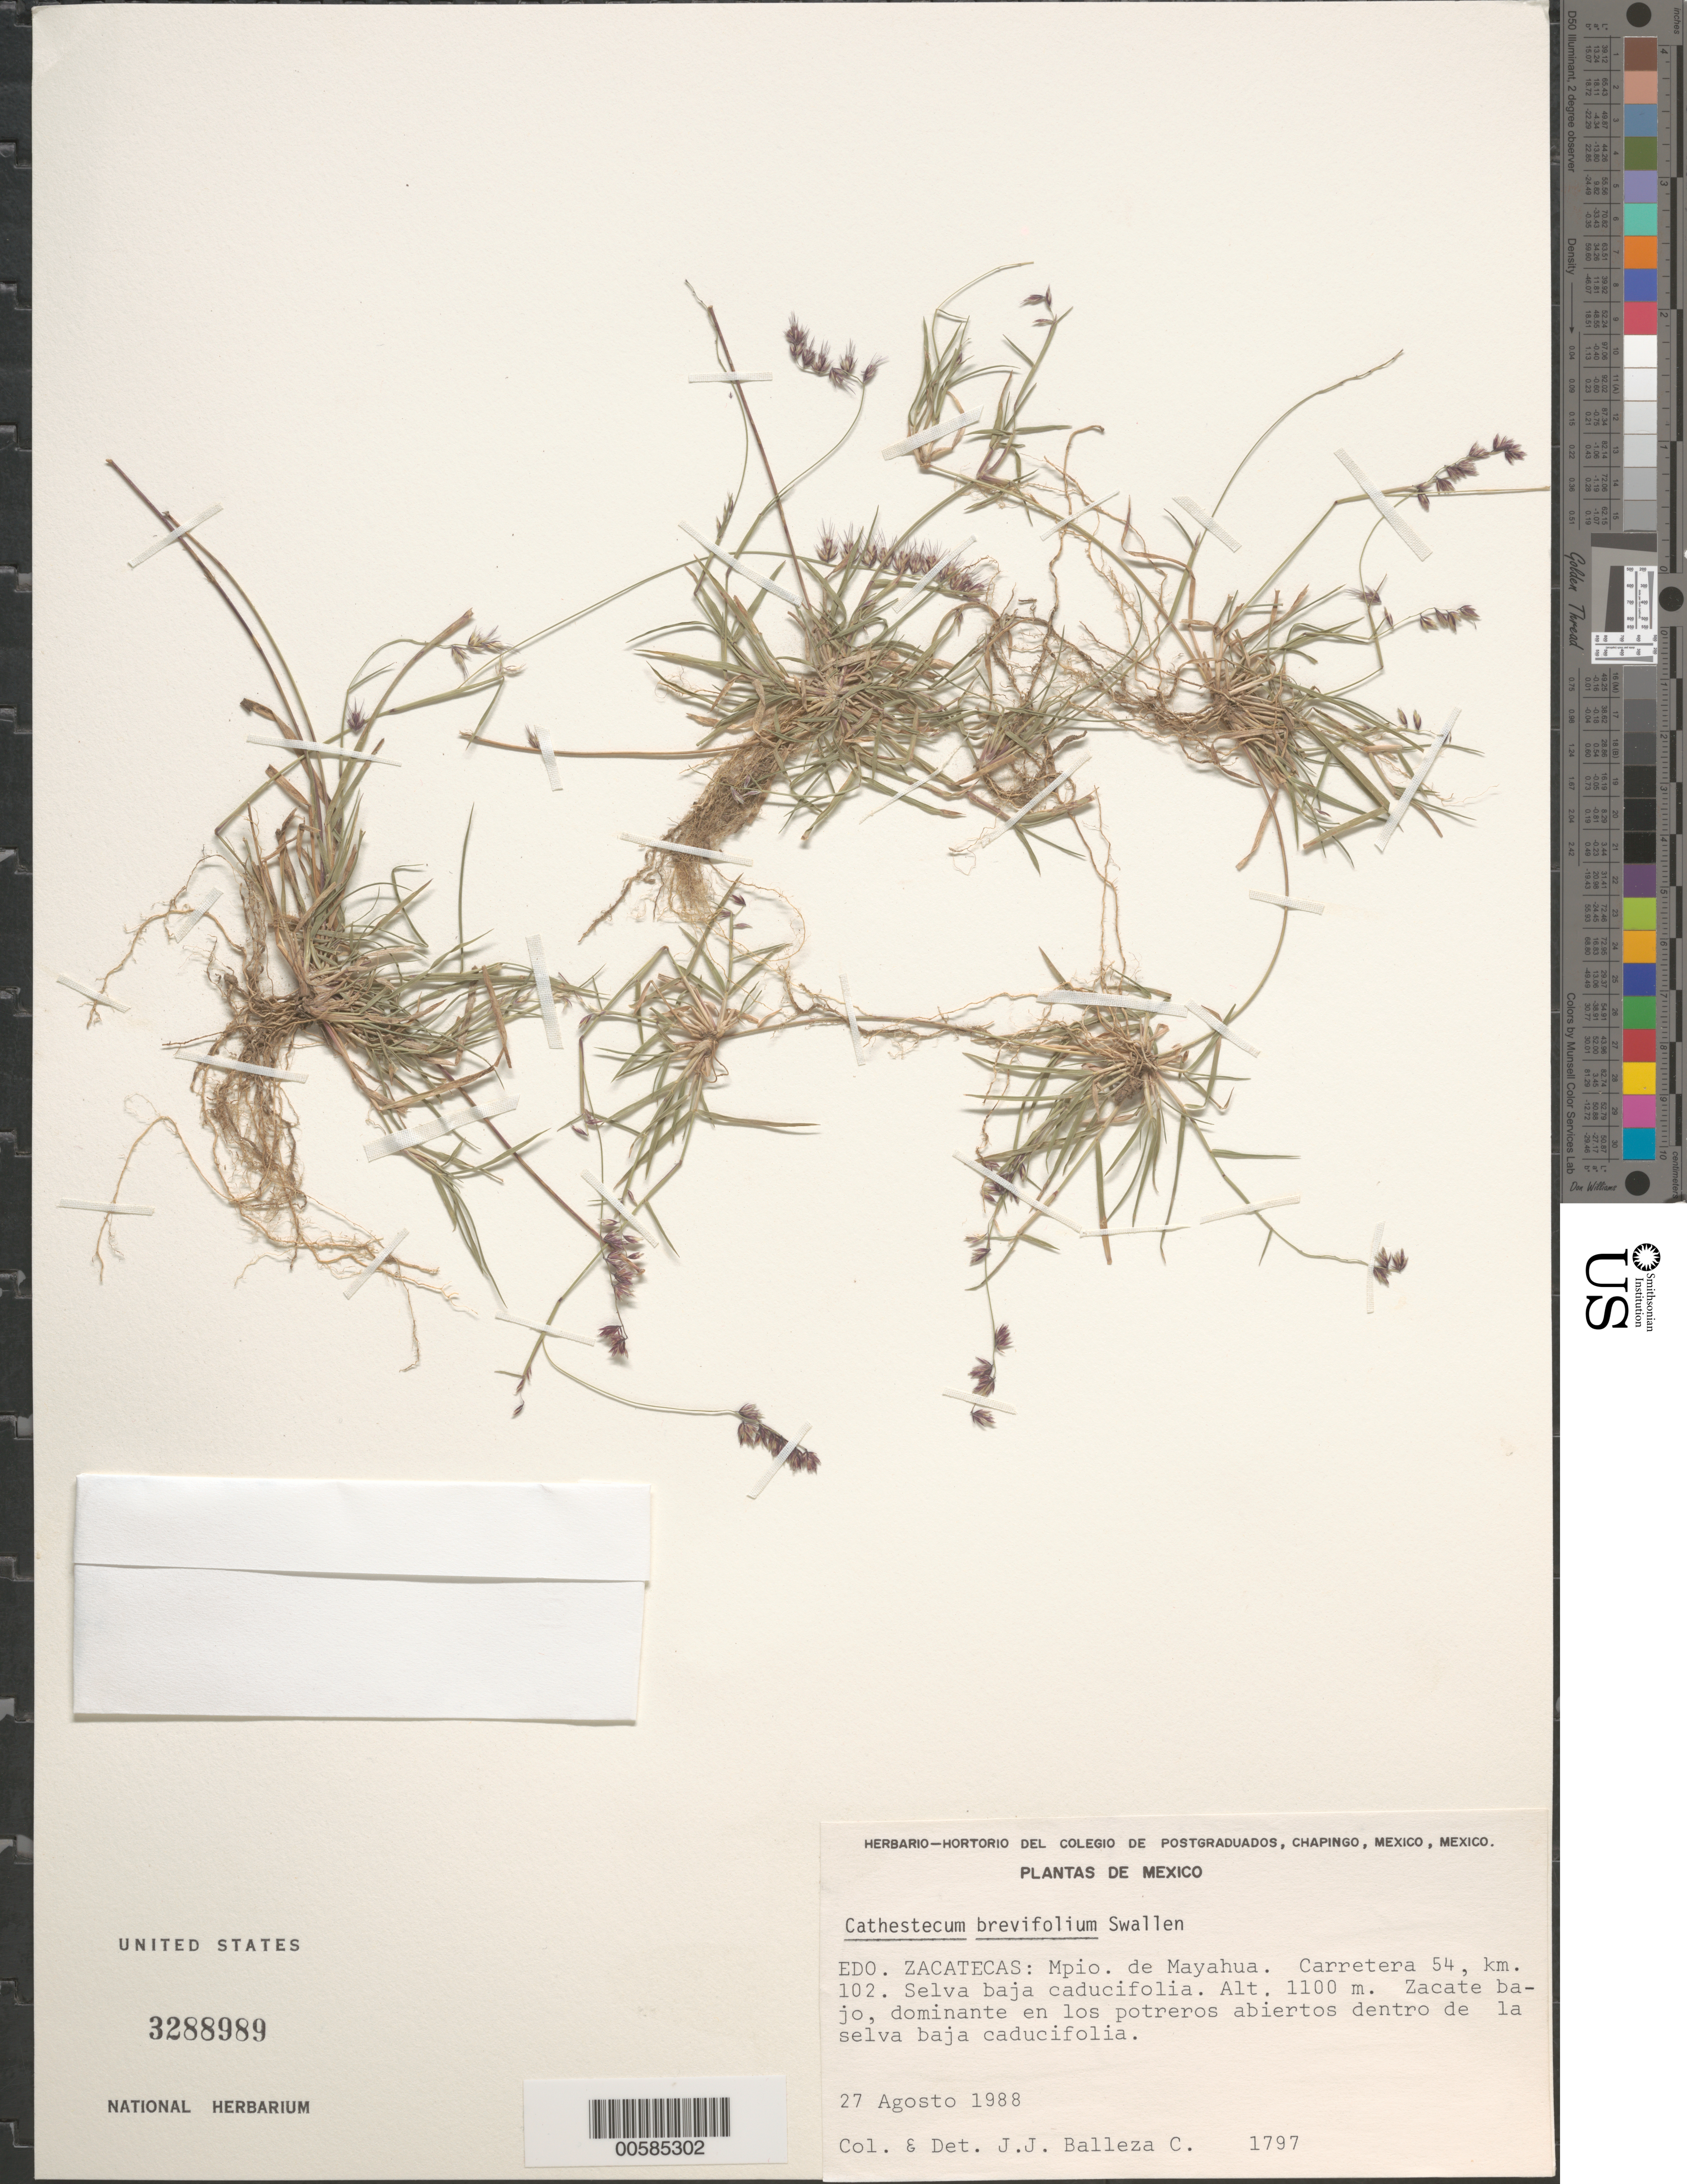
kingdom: Plantae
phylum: Tracheophyta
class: Liliopsida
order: Poales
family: Poaceae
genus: Cathestecum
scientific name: Cathestecum brevifolium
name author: Swallen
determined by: Balleza C., J. J.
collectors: J. J. Balleza C.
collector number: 1797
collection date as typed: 27 Aug 1988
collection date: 1988-08-27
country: Mexico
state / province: Zacatecas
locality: Mpio de Mayahua. Carretera 54, km 102.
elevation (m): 1100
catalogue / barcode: US 3288989